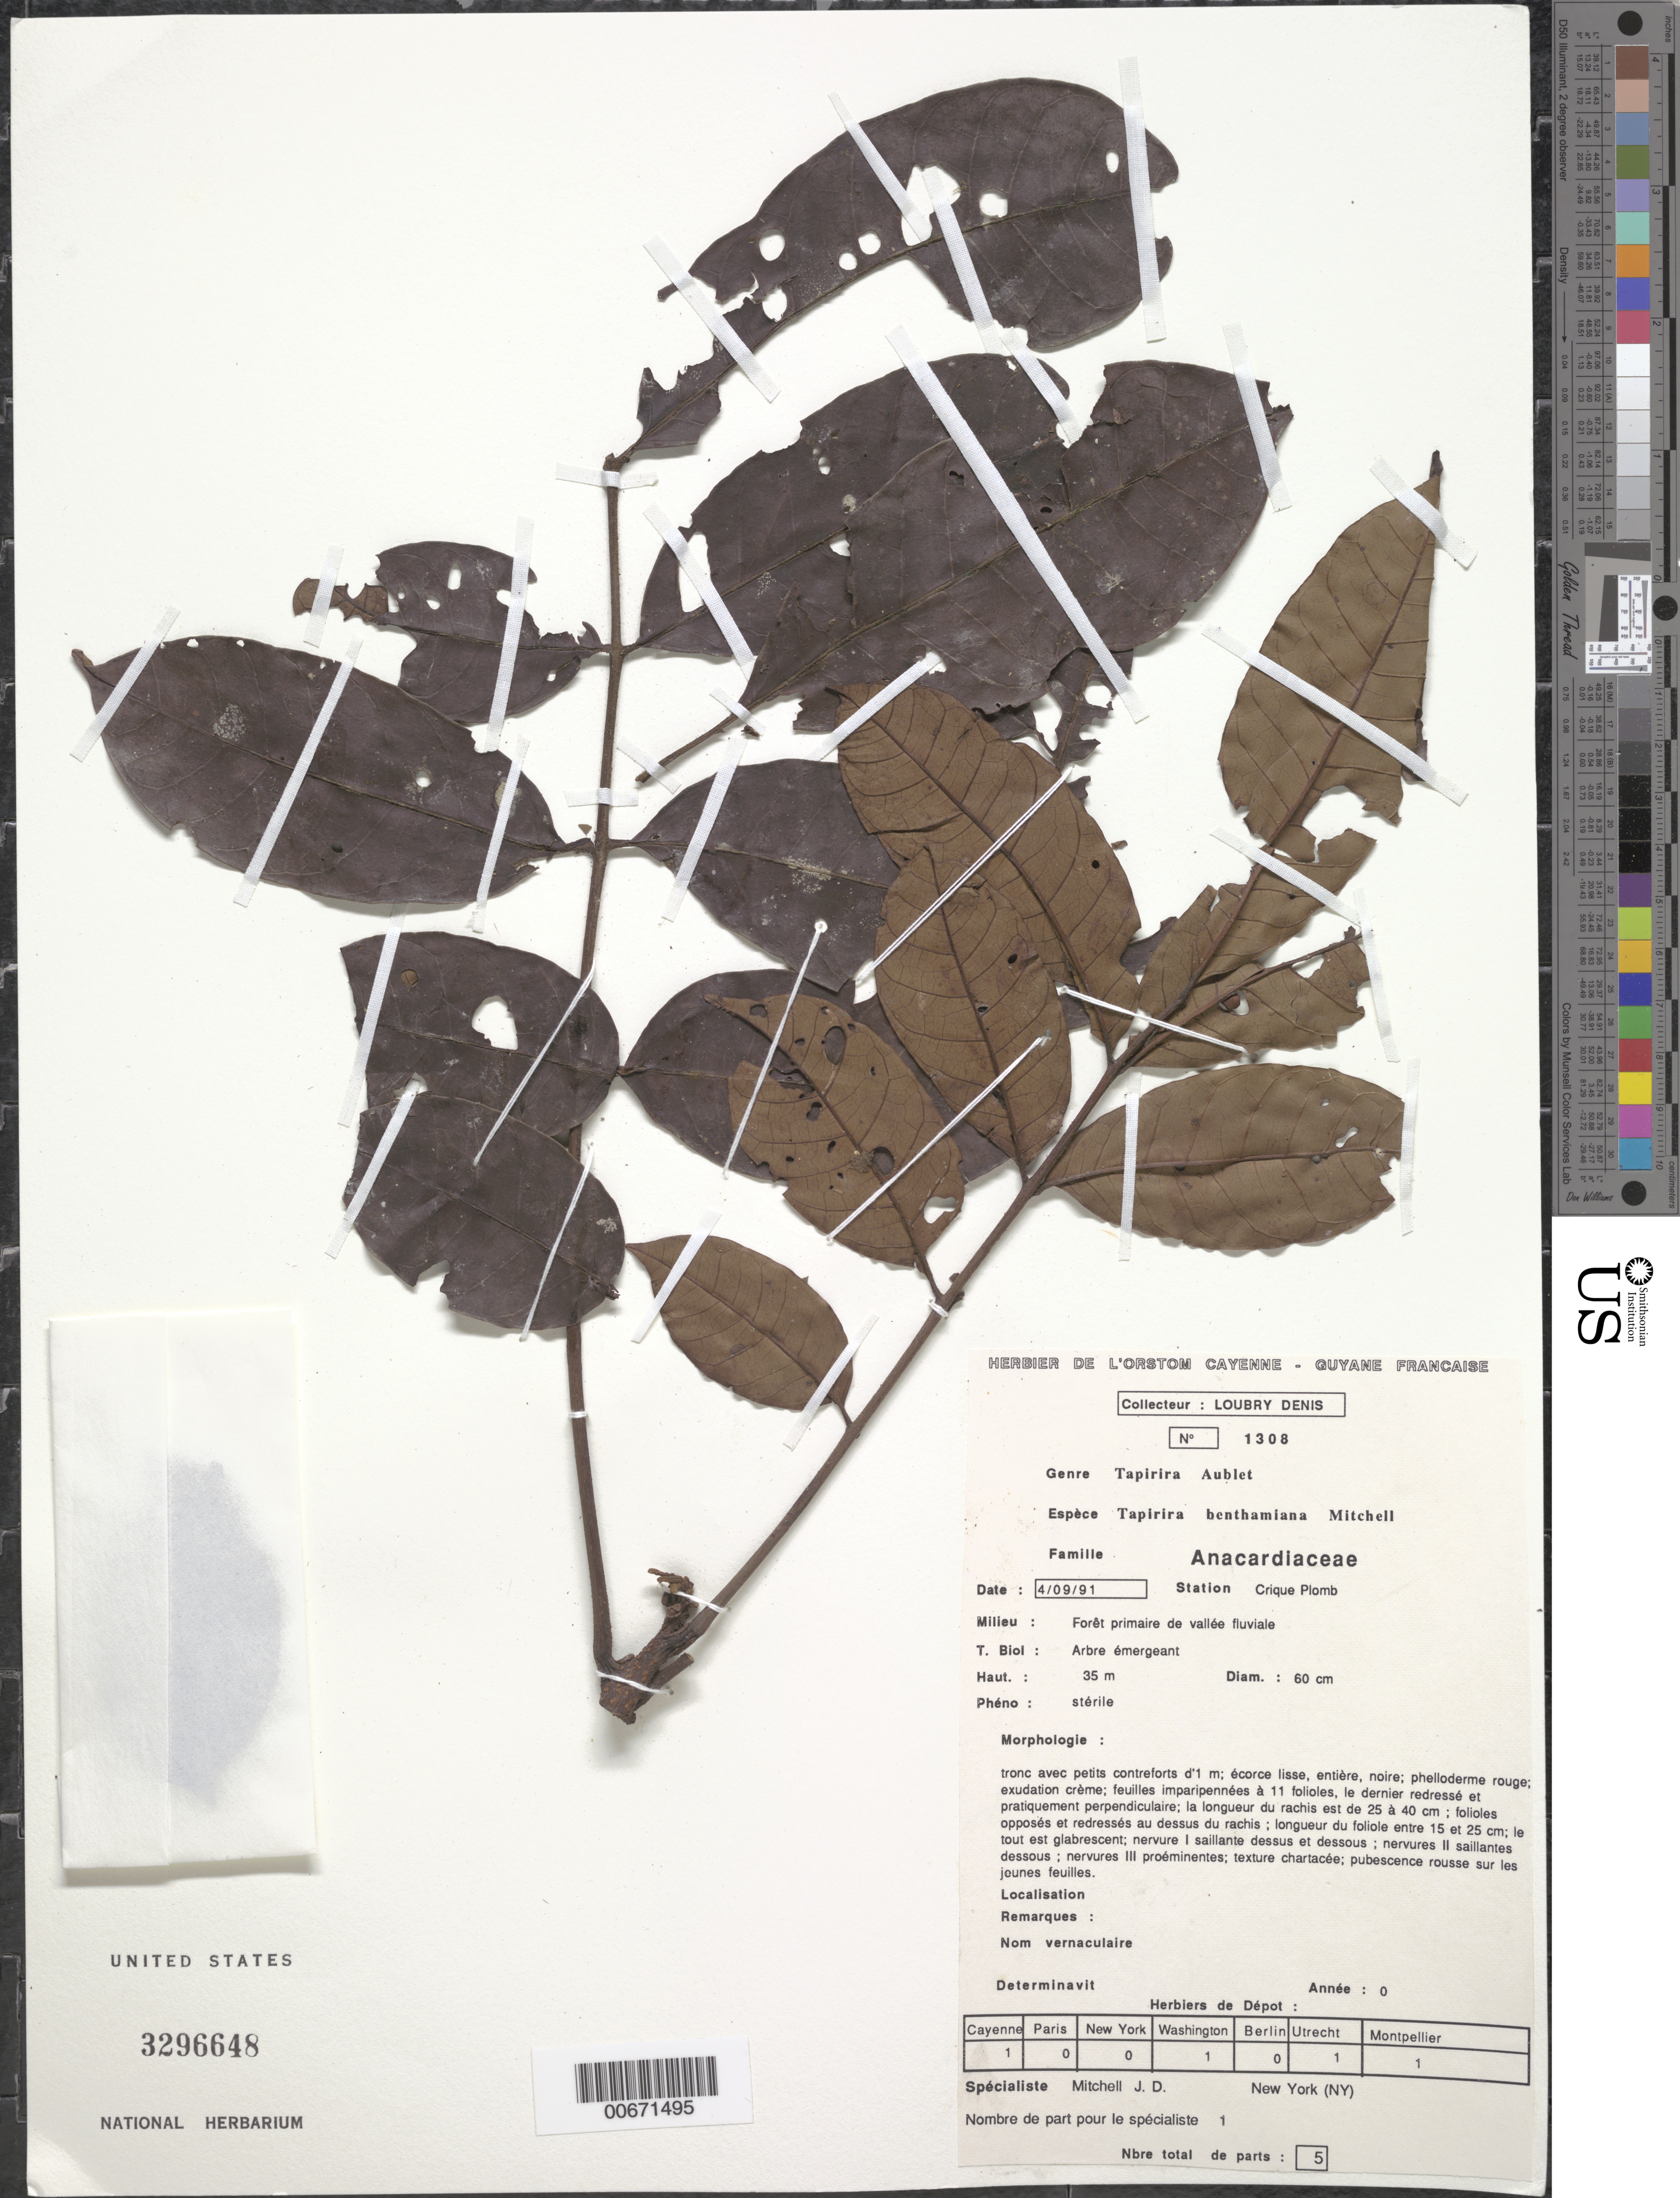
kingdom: Plantae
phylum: Tracheophyta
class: Magnoliopsida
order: Sapindales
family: Anacardiaceae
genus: Tapirira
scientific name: Tapirira bethanniana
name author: J.D. Mitch.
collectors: D. Loubry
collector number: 1308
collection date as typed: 4-Sep-91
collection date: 1991-09-04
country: French Guiana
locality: Crique Plomb, Bassin du Sinnamary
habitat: Primary forest near river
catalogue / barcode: US 3296648